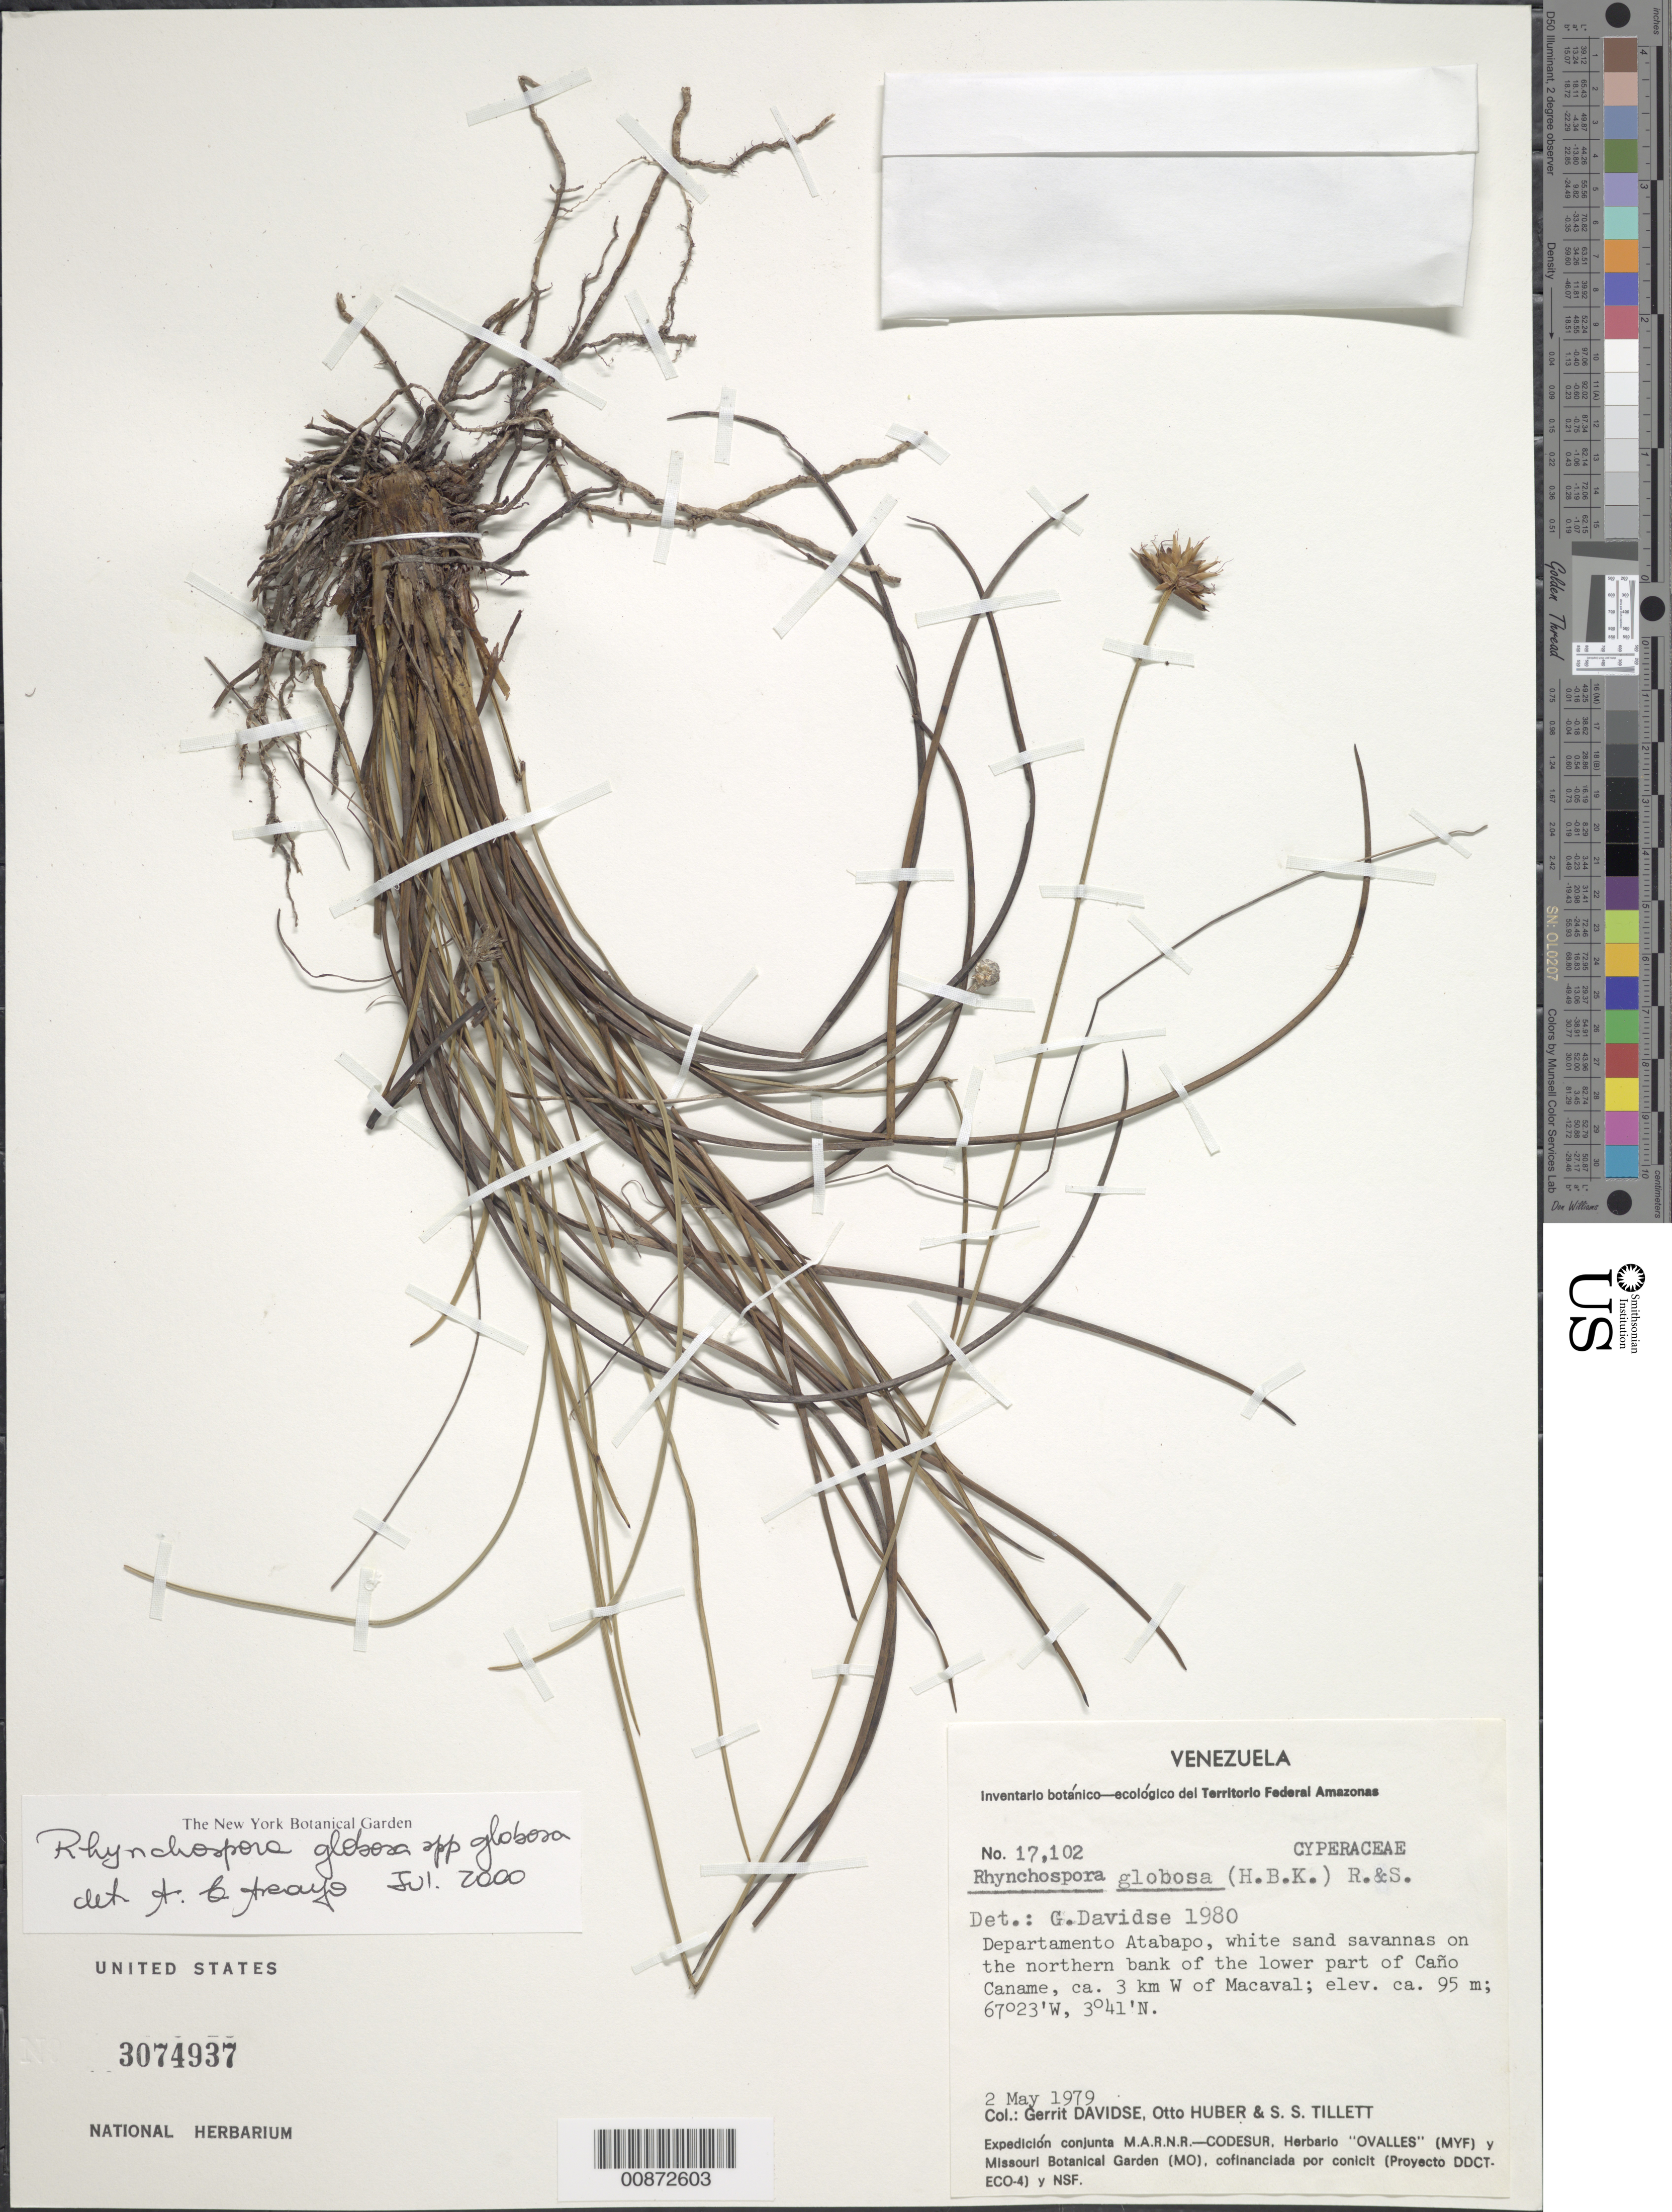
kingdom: Plantae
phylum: Tracheophyta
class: Liliopsida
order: Poales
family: Cyperaceae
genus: Rhynchospora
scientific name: Rhynchospora globosa subsp. globosa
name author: (Kunth) Roem. & Schult.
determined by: Araújo, A. C.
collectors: G. Davidse, O. Huber & S. S. Tillett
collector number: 17102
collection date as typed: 2-May-79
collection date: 1979-05-02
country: Venezuela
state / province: Amazonas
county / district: Atabapo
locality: Caño Caname, ca. 3 km W of Macaval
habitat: White sand savanna on N bank of lower part of caño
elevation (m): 95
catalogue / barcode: US 3074937